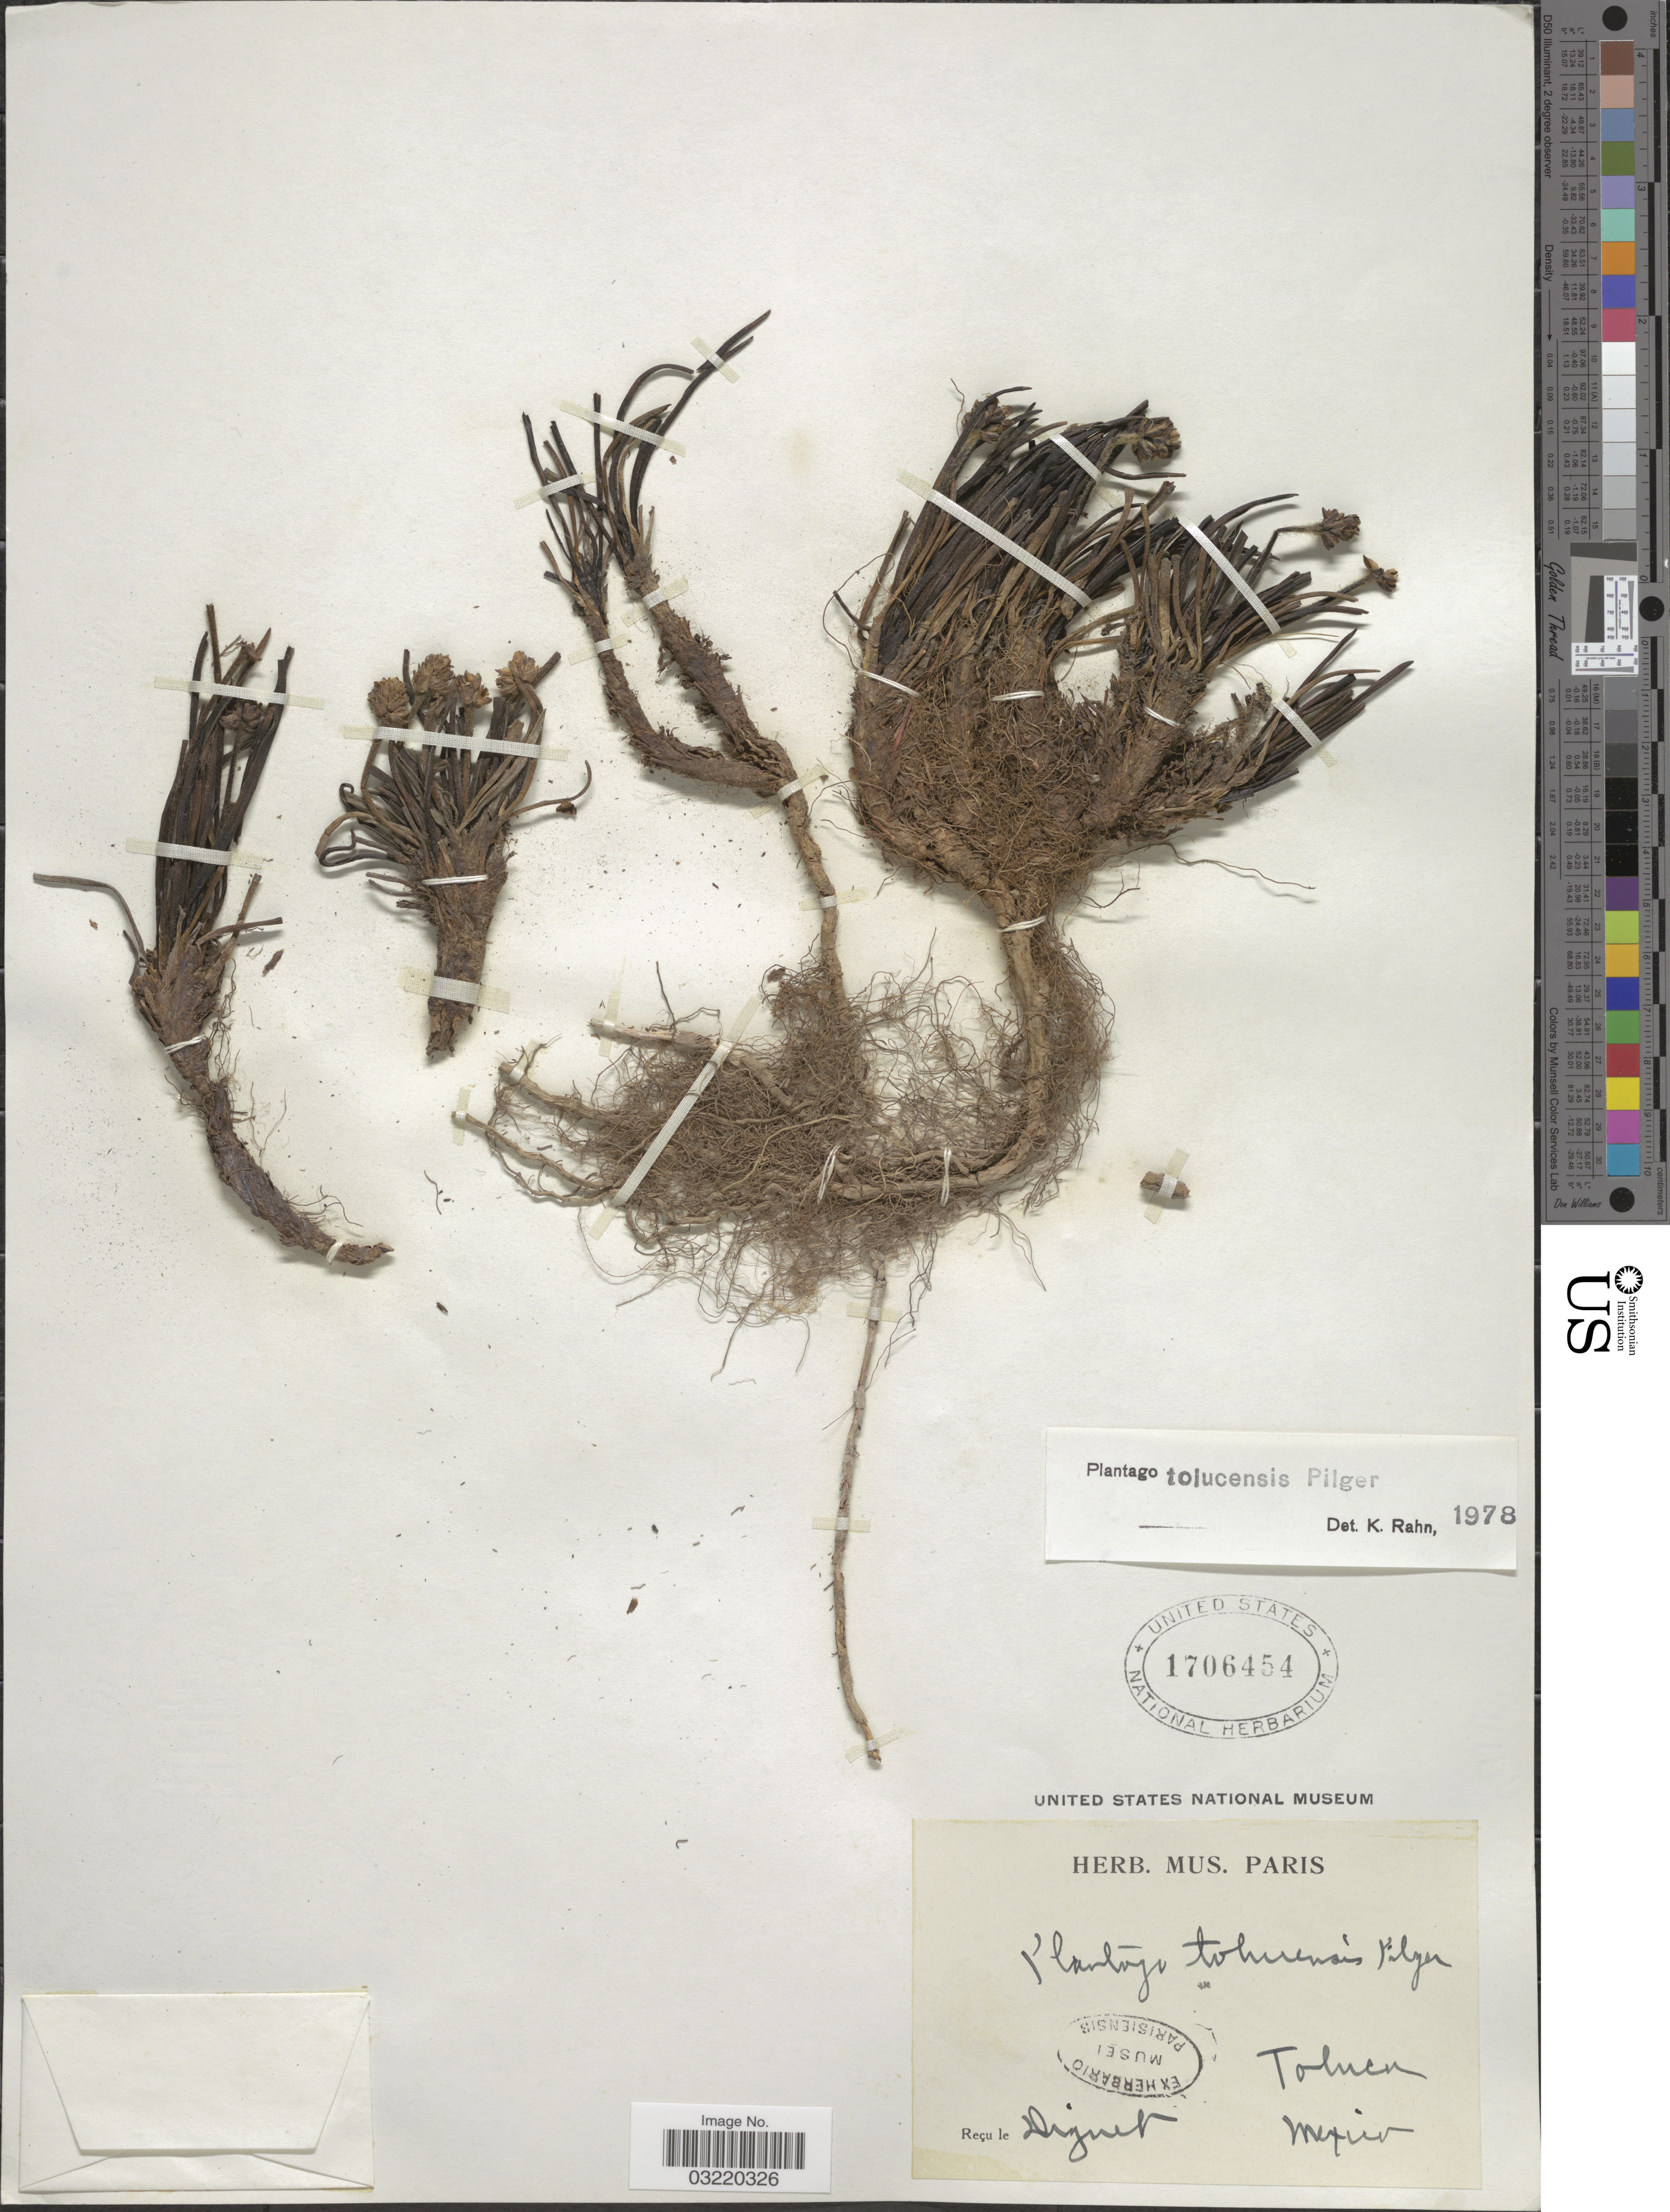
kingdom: Plantae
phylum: Tracheophyta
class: Magnoliopsida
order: Lamiales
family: Plantaginaceae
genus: Plantago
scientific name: Plantago tolucensis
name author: Pilg.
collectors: -. Diguet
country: Mexico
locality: Toluca.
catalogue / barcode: US 1706454